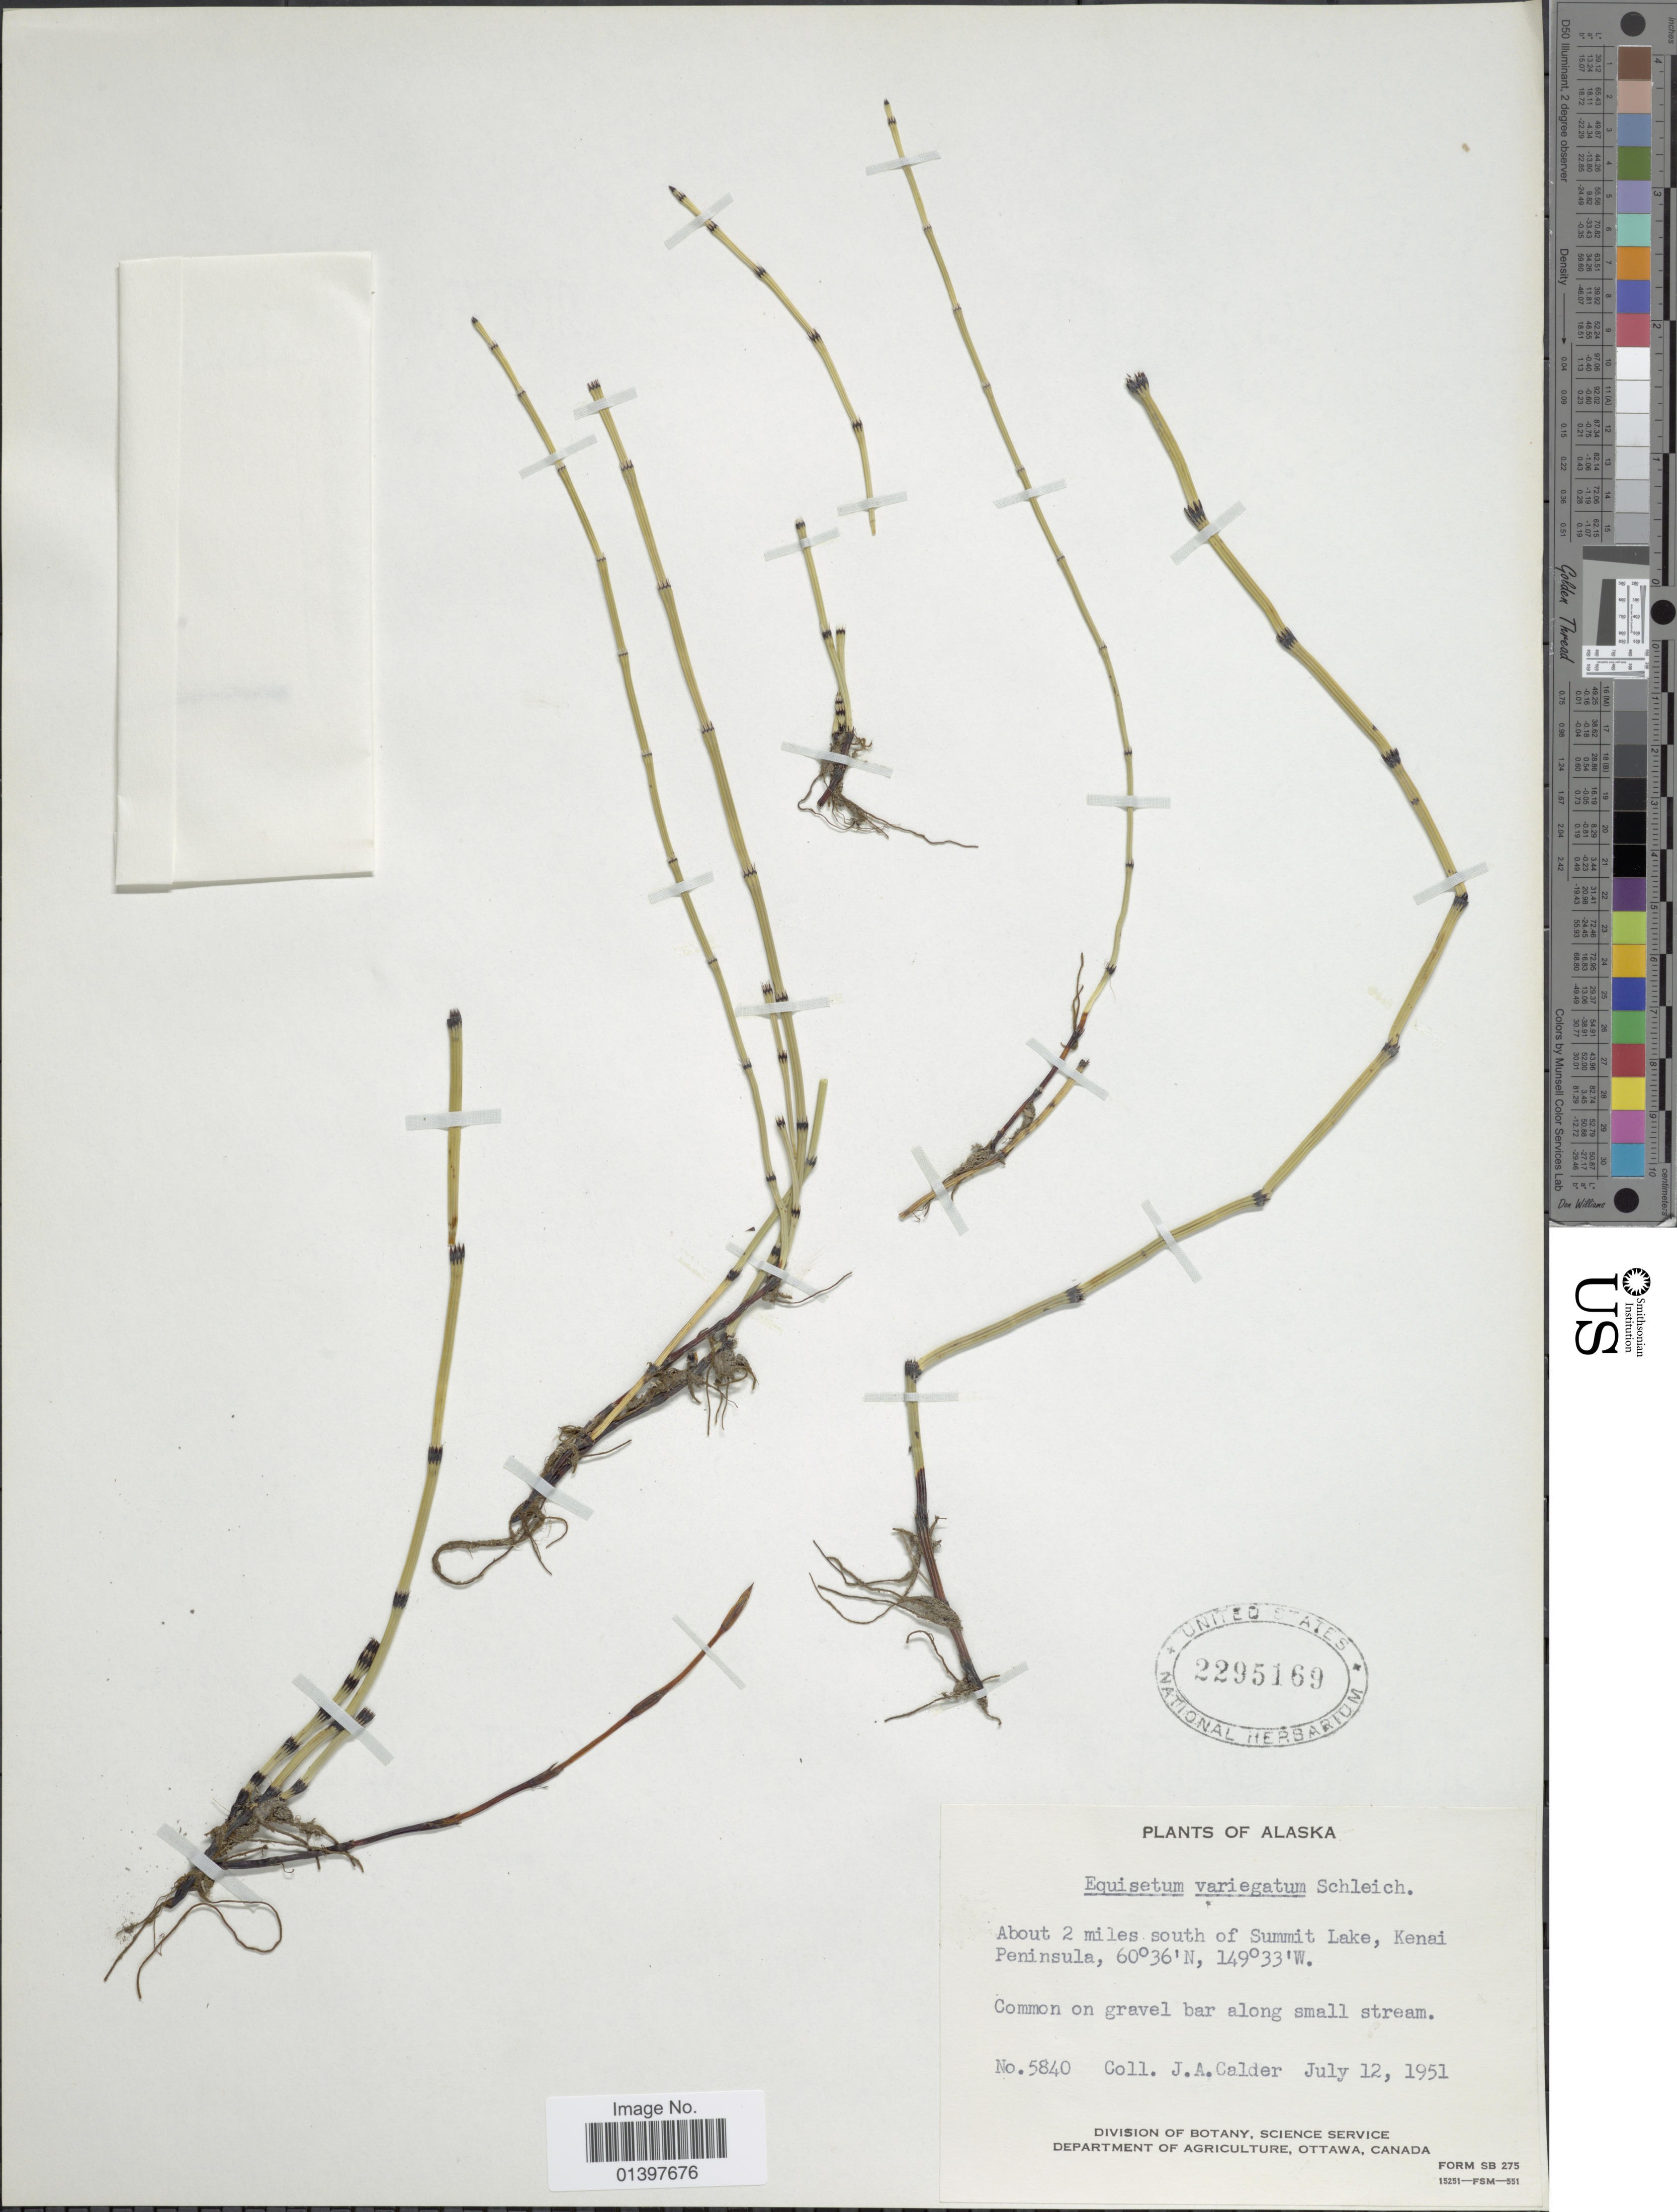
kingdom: Plantae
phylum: Tracheophyta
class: Polypodiopsida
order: Equisetales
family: Equisetaceae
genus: Equisetum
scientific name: Equisetum variegatum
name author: Schleich. ex F. Weber & D. Mohr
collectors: J. A. Calder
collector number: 5840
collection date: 1951-07-12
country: United States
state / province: Alaska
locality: About 2 miles south of summit Lake, Kenai Peninsula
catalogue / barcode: US 2295169